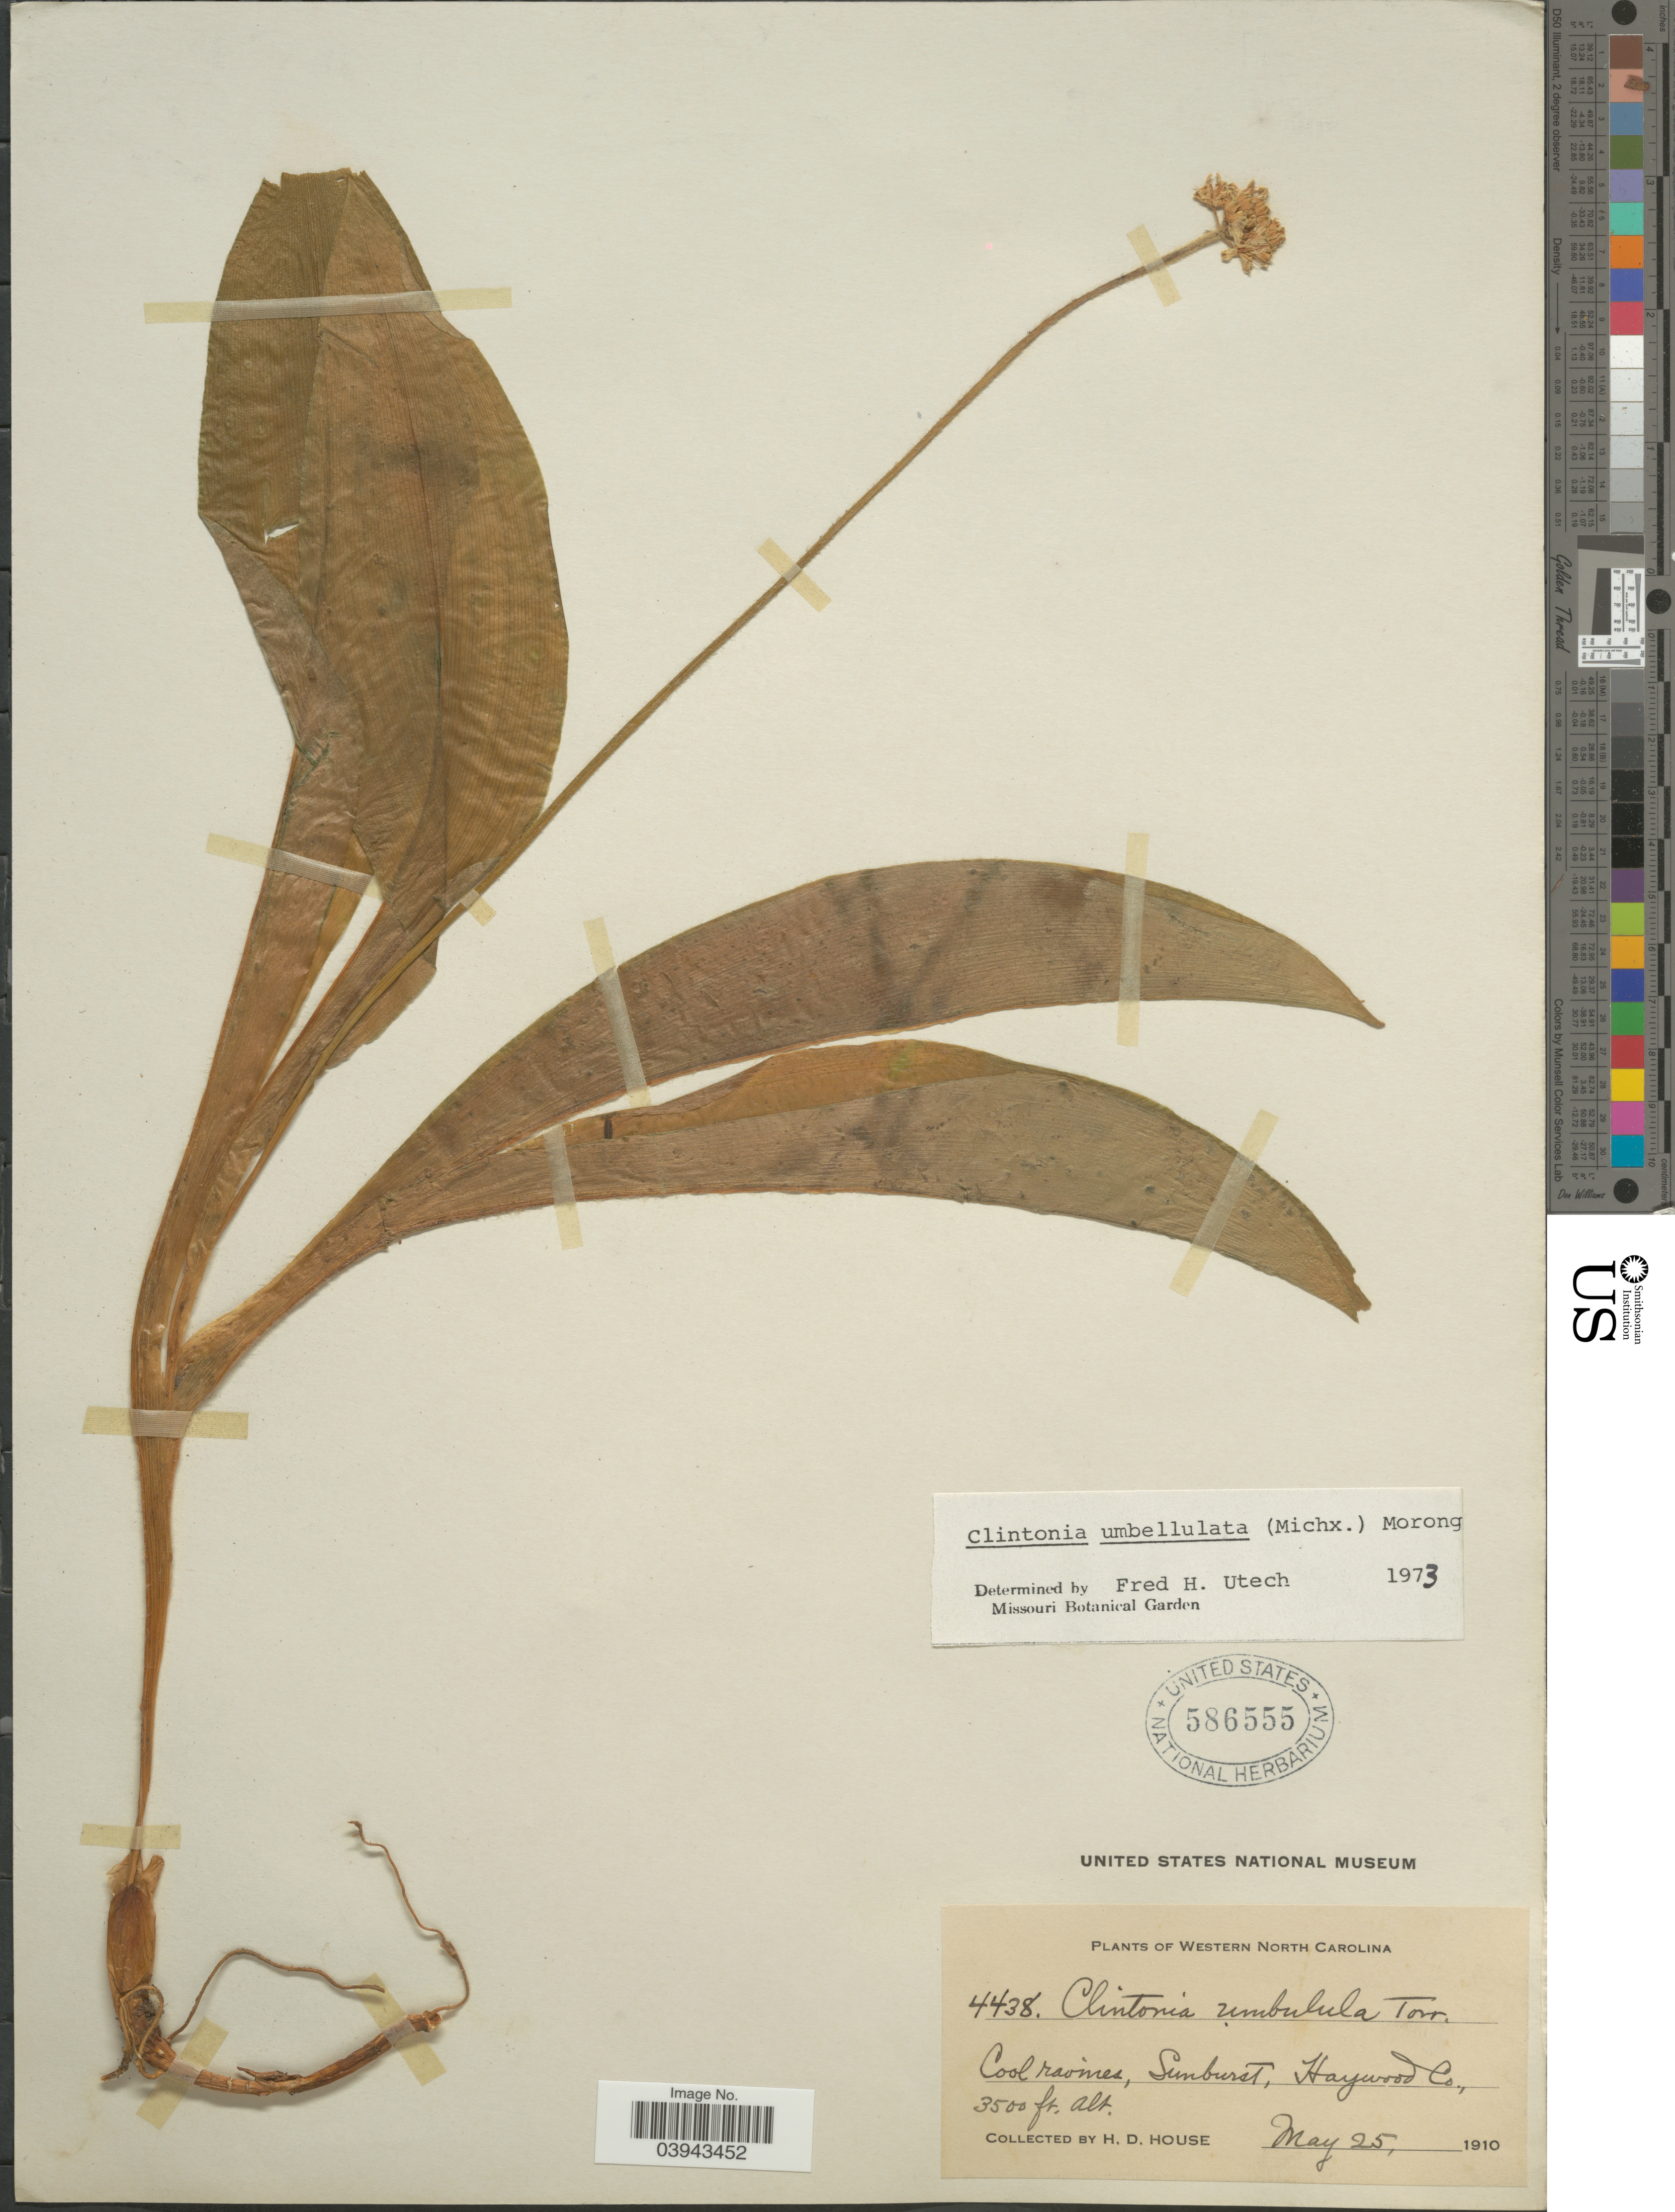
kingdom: Plantae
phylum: Tracheophyta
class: Liliopsida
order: Liliales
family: Liliaceae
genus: Clintonia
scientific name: Clintonia umbellulata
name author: (Michx.) Morong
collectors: H. D. House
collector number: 4438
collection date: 1910-05-25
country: United States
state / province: North Carolina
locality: Western North Carolina. Cool ravines, Sunburst, Haywood Co.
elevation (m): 1067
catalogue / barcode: US 586555